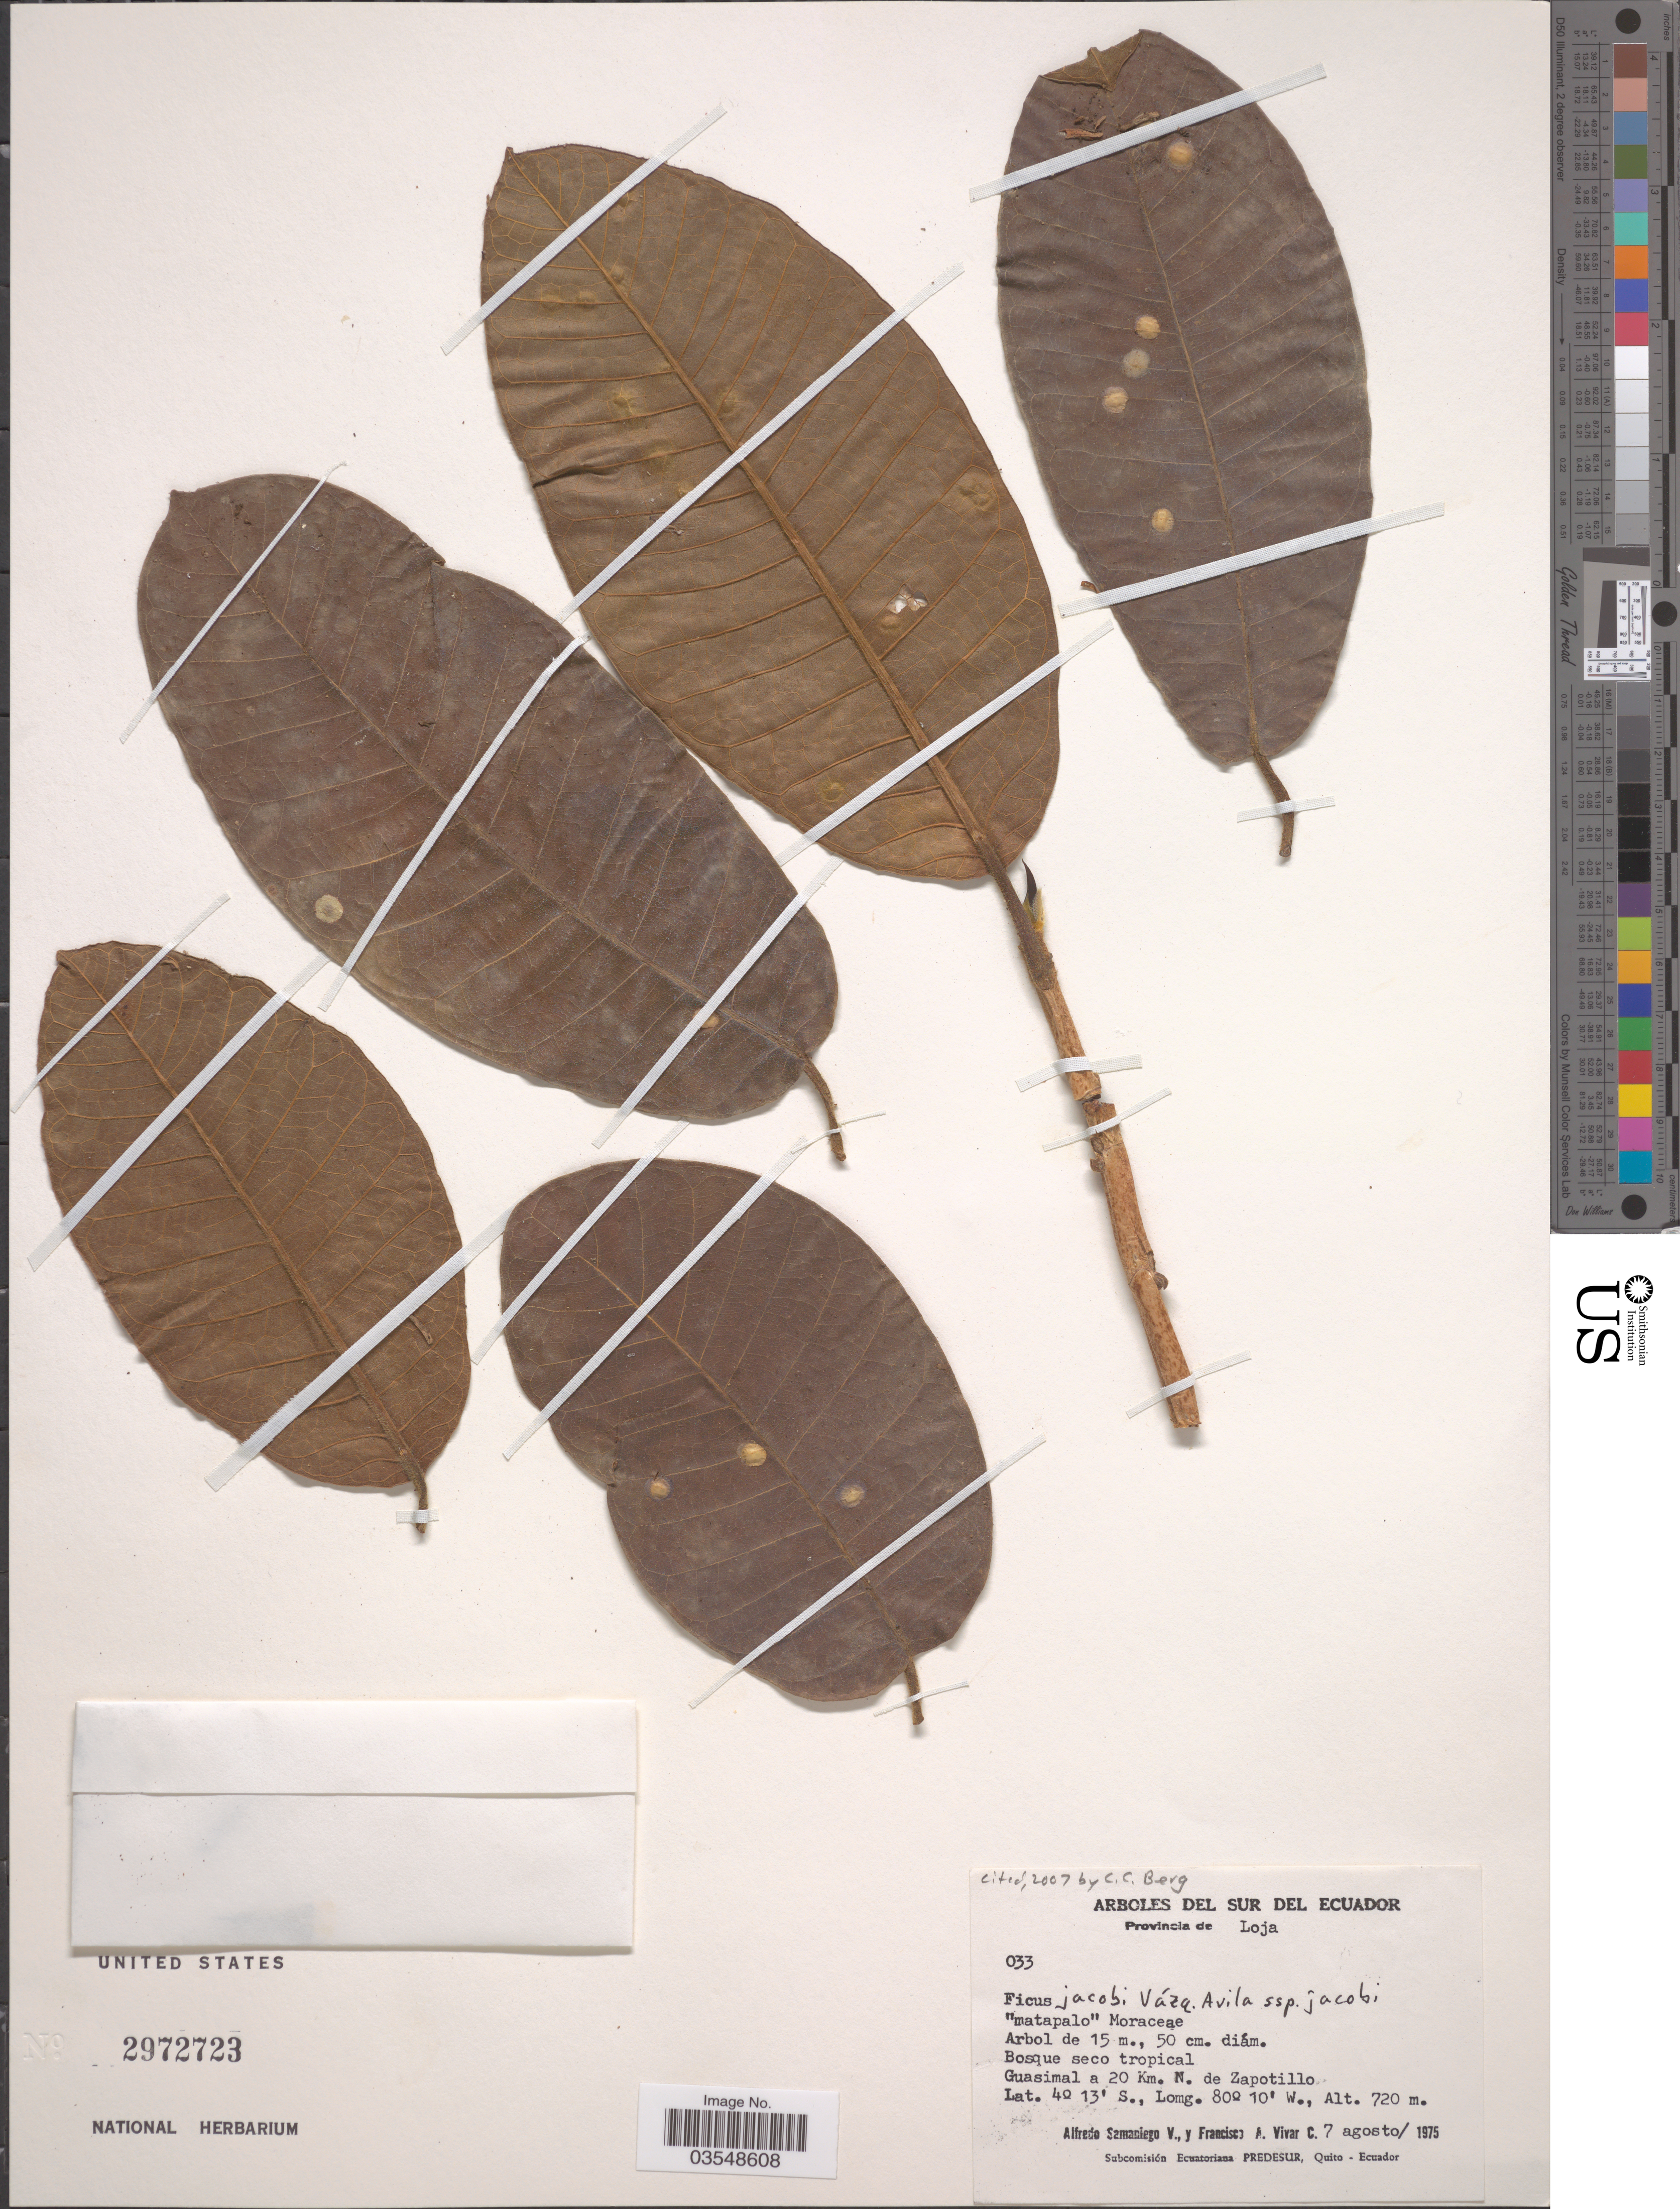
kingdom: Plantae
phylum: Tracheophyta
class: Magnoliopsida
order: Rosales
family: Moraceae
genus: Ficus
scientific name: Ficus jacobii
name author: Vázq. Avila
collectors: A. V. Samaniego & F. A. Vivar C.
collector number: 033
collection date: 1975-08-07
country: Ecuador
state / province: Loja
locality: Del Sur Del Ecuador. Guasimal a 20 Km. N. de Zapotillo.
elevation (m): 720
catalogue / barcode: US 2972723